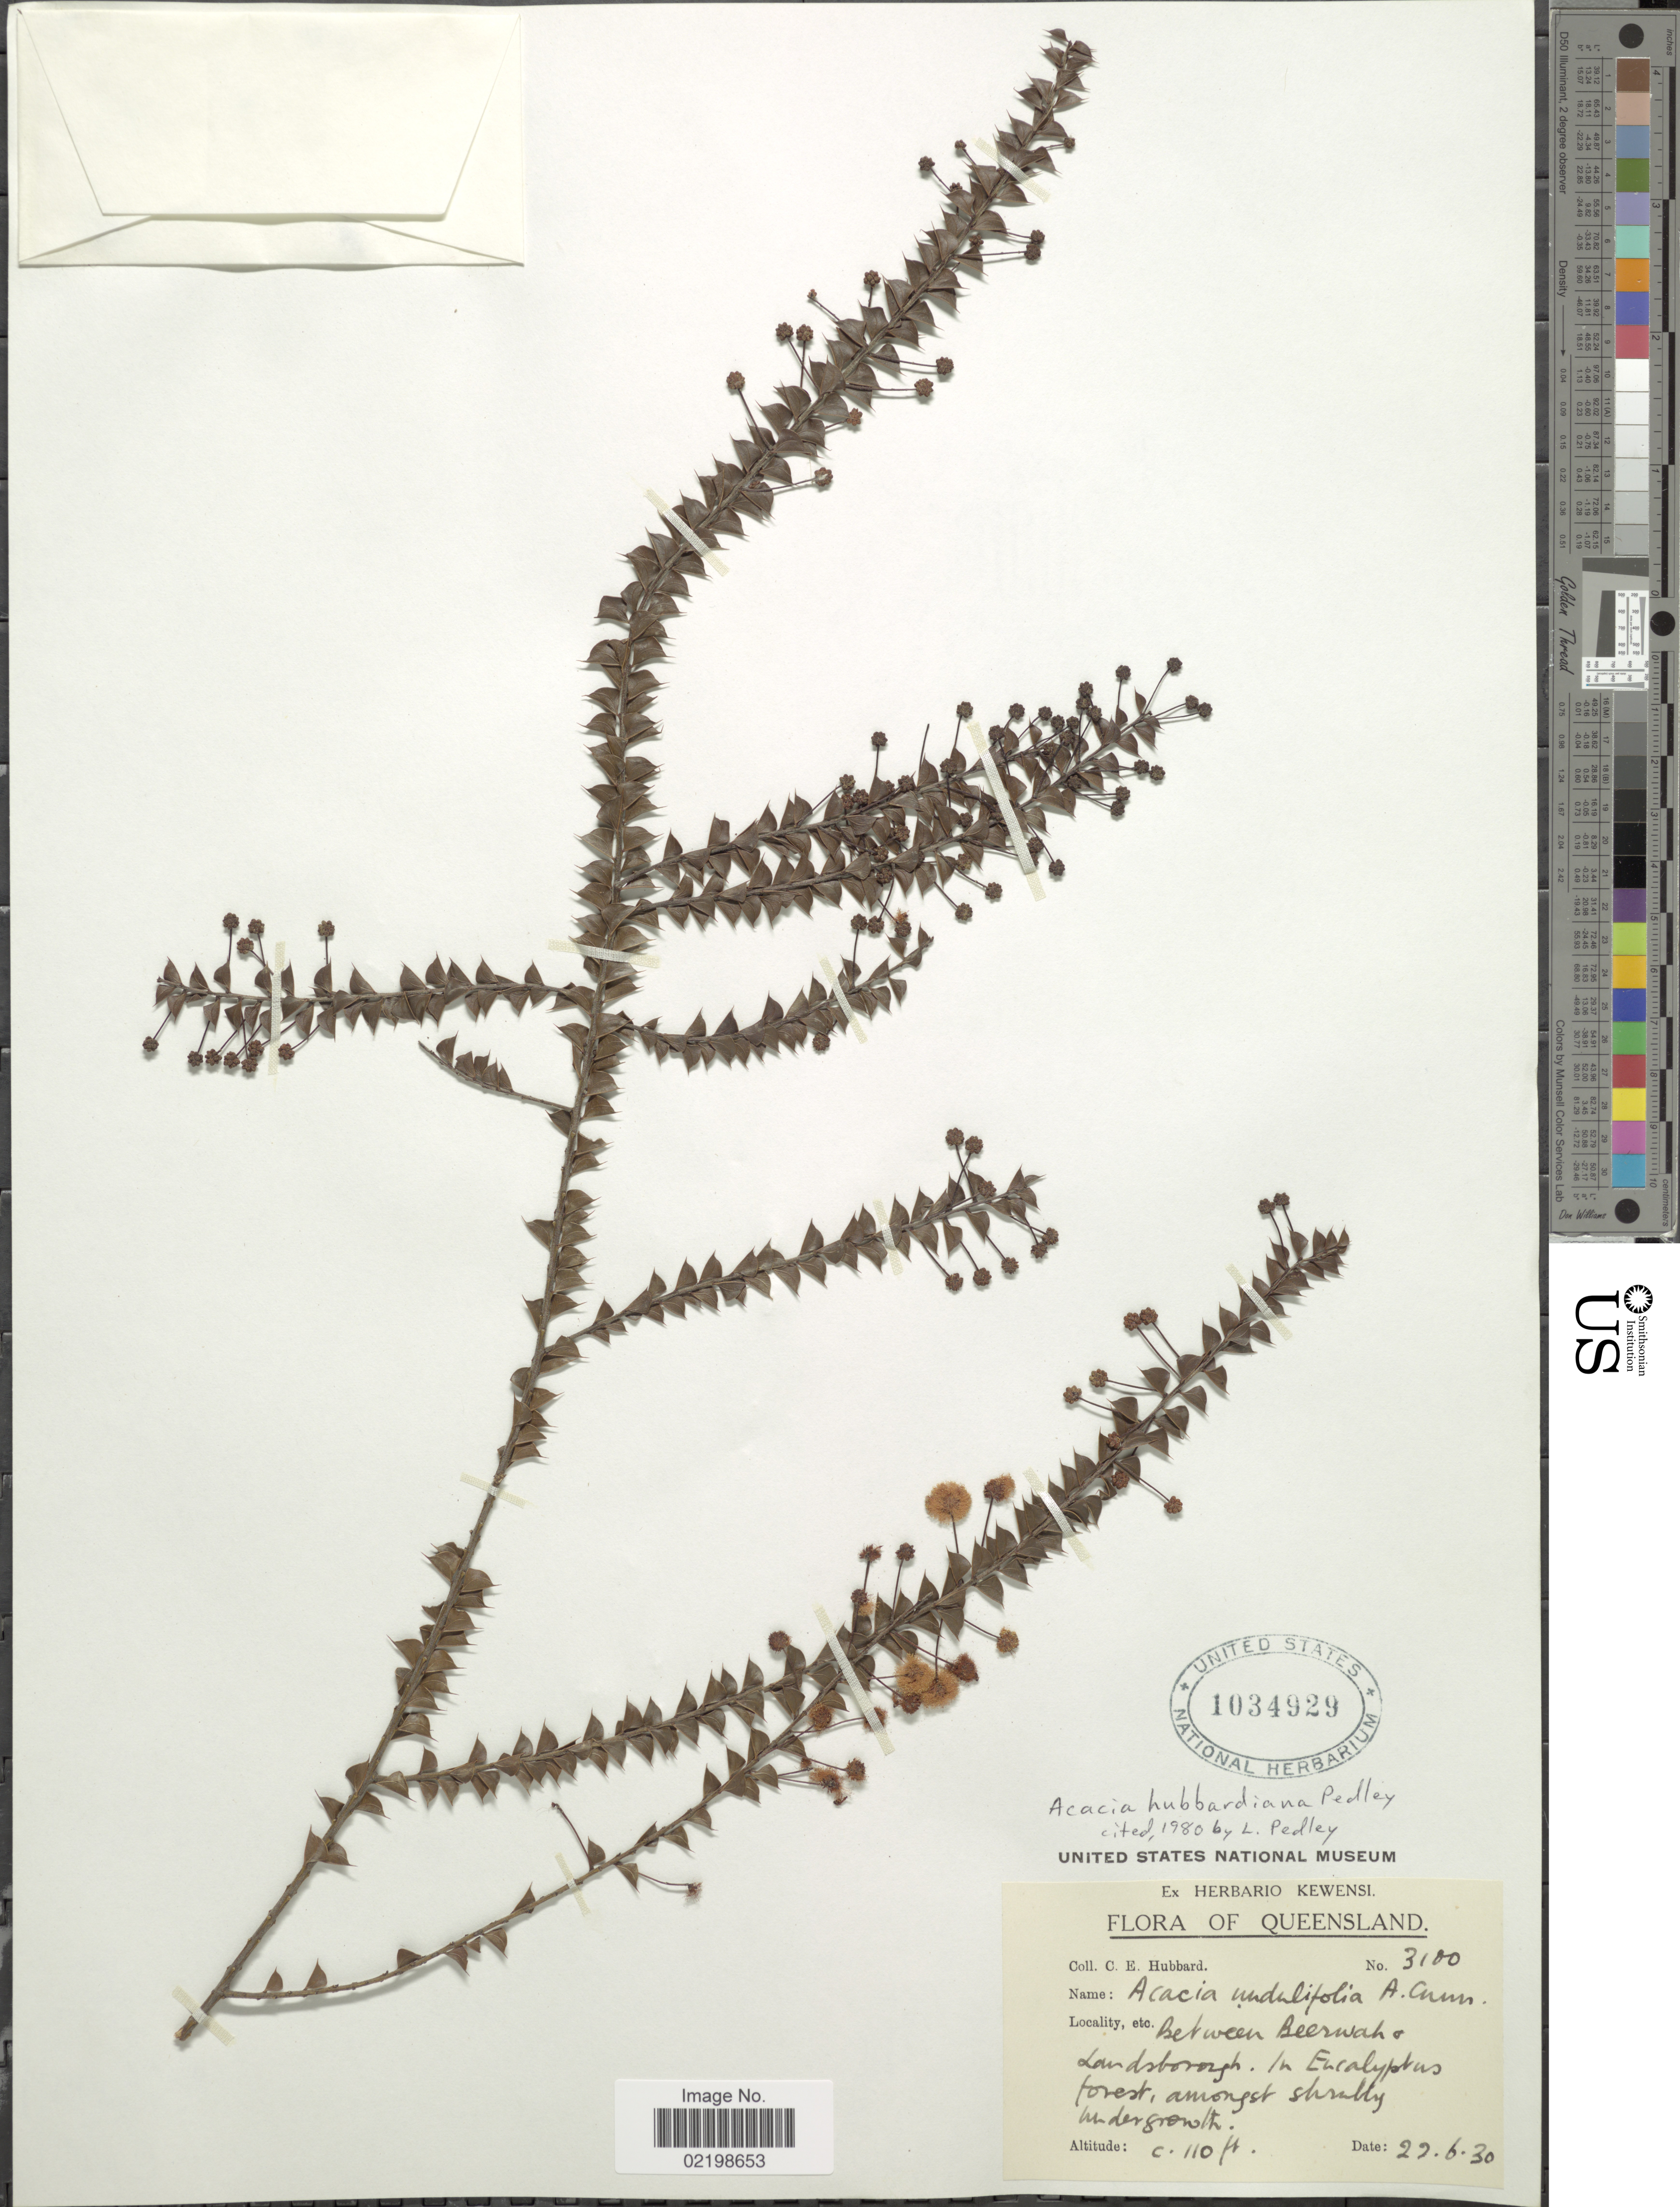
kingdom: Plantae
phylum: Tracheophyta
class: Magnoliopsida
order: Fabales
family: Fabaceae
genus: Acacia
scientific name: Acacia hubbardiana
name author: Pedley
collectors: C. E. Hubbard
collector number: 3100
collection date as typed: Transcribed d/m/y: 22/6/30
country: Australia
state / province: Queensland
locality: Between Beerwah and Landsborough.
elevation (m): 34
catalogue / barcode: US 1034929